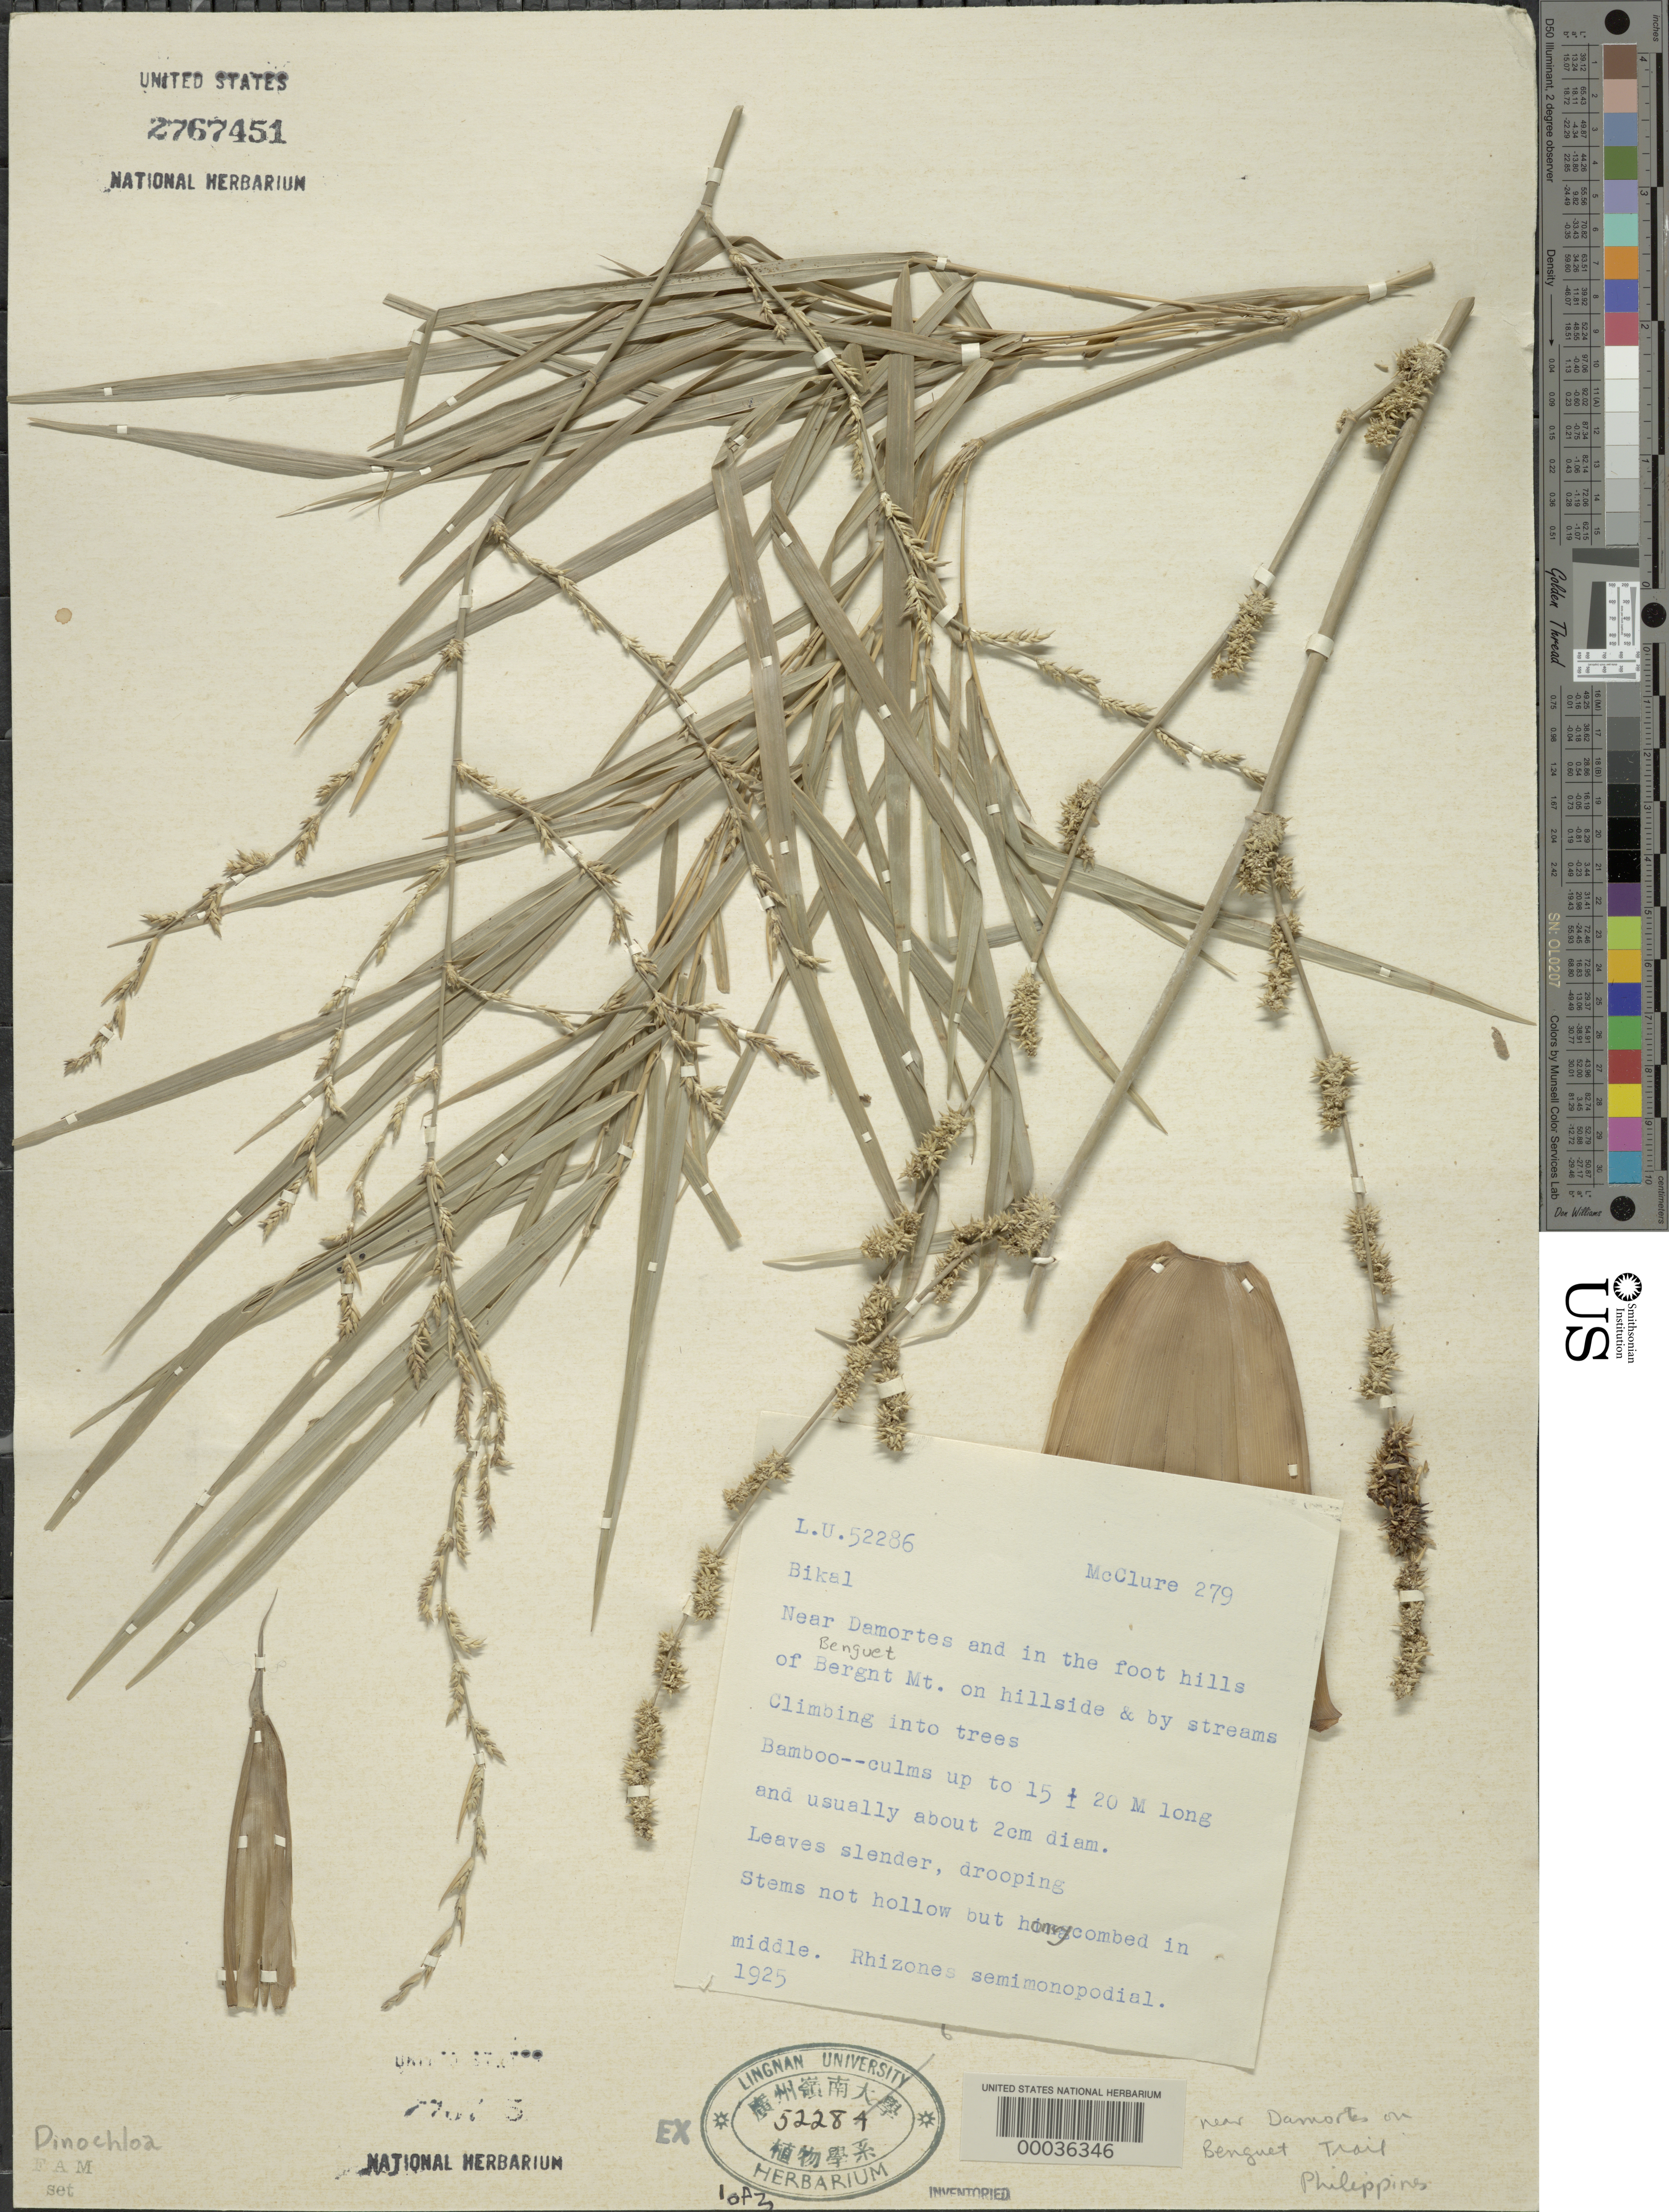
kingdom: Plantae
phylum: Tracheophyta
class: Liliopsida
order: Poales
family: Poaceae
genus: Dinochloa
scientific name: Dinochloa sp.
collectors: F. A. McClure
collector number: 279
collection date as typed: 1925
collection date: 1925-09/1925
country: Philippines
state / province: Cordillera (Administrative Region)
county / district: Benguet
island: Luzon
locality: Damortes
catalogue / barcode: US 2767451